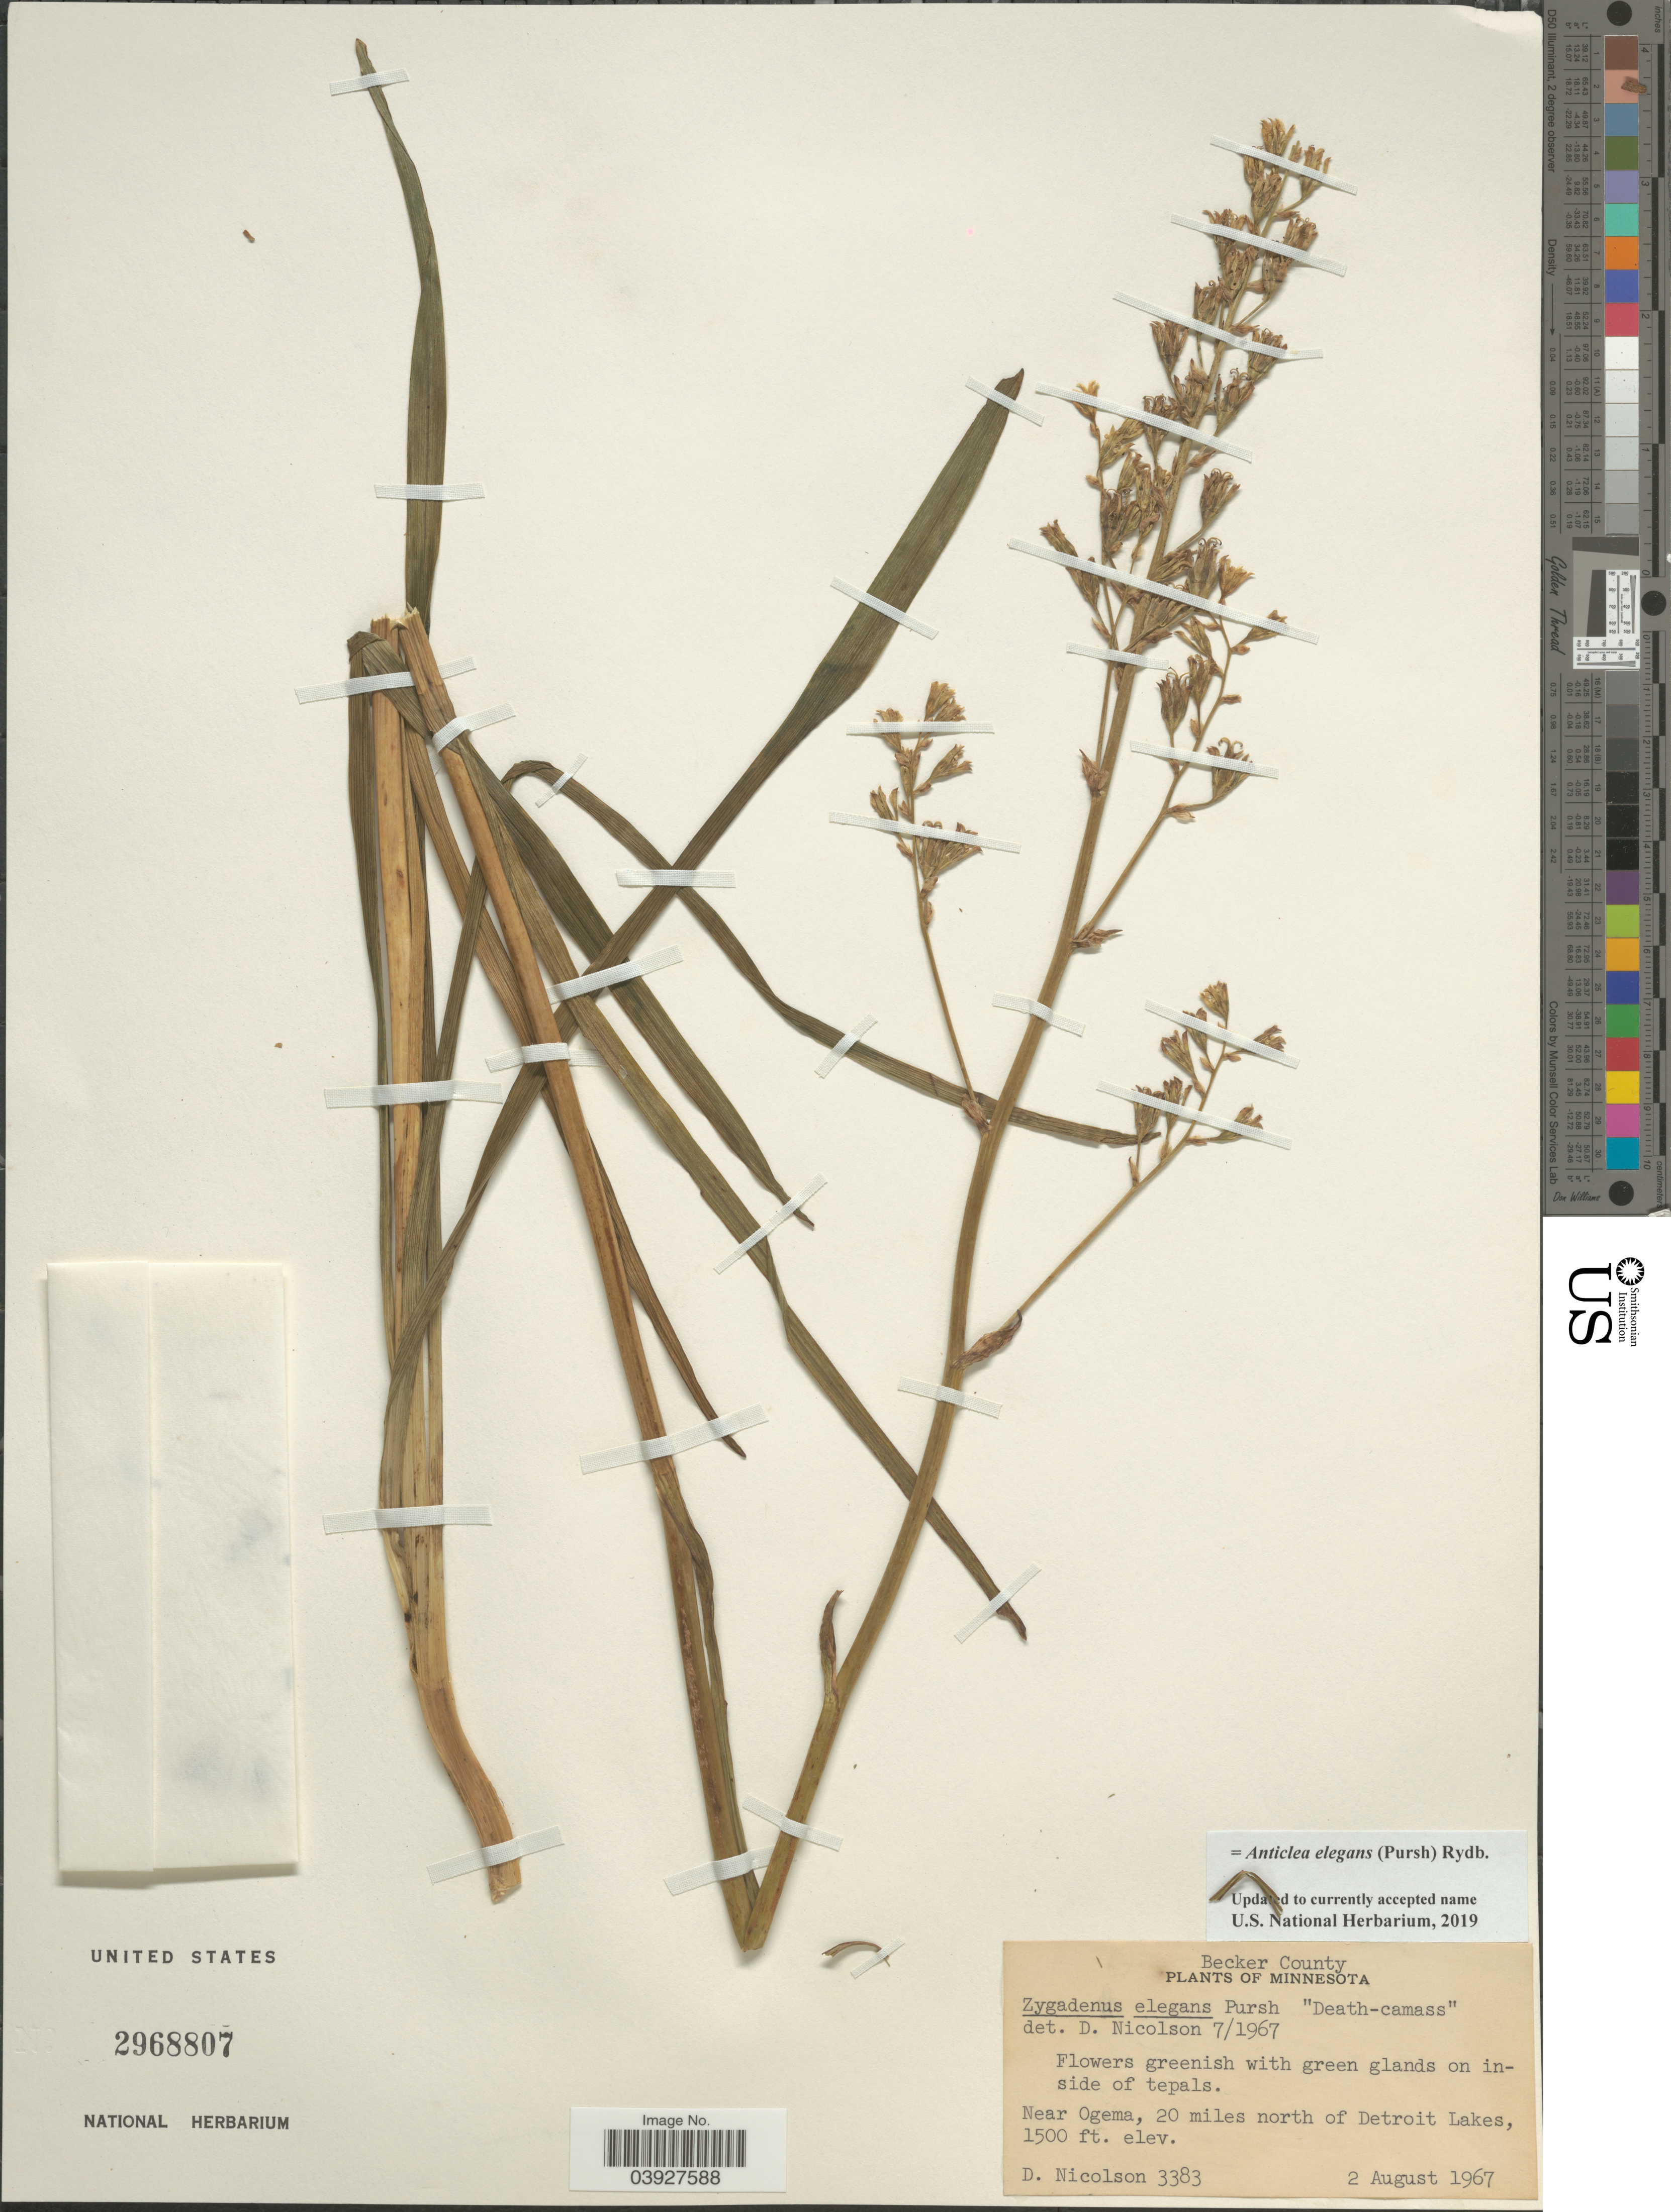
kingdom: Plantae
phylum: Tracheophyta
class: Liliopsida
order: Liliales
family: Melanthiaceae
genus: Anticlea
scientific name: Anticlea elegans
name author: (Pursh) Rydb.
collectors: D. H. Nicolson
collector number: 3383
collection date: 1967-08-02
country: United States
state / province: Minnesota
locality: Becker County. Near Ogema, 20 miles north of Detroit Lakes.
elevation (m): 457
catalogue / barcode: US 2968807